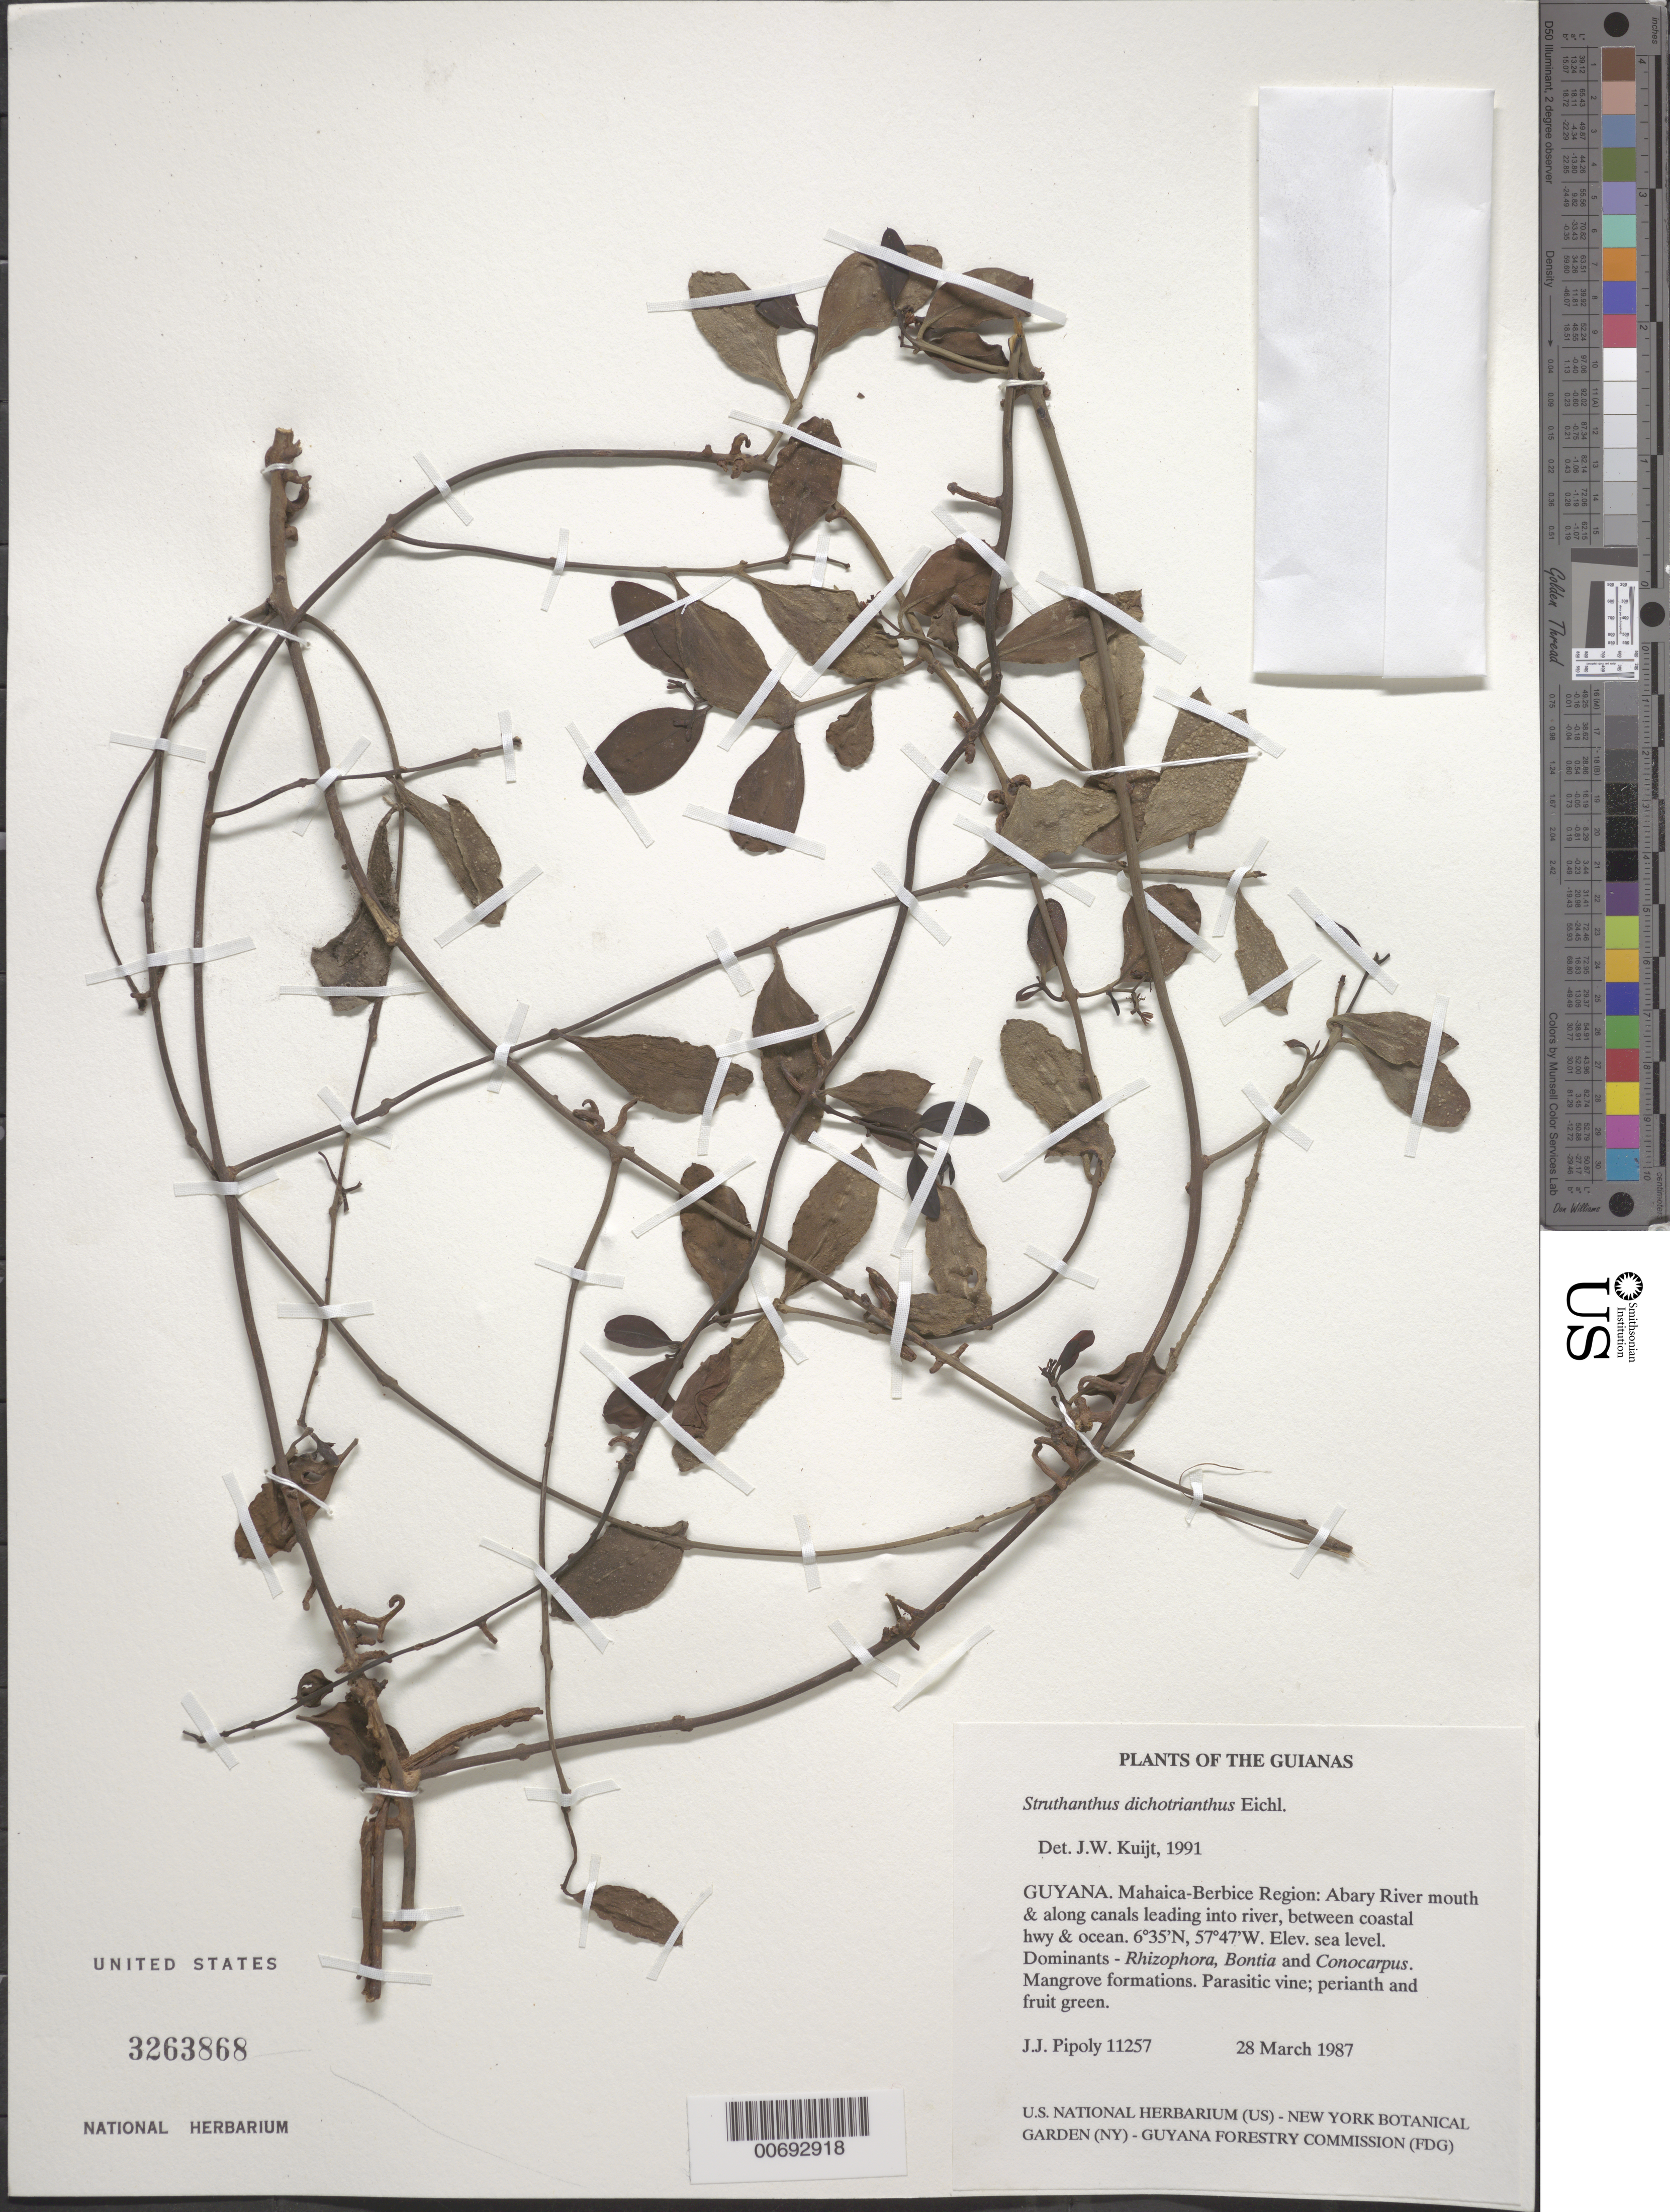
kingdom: Plantae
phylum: Tracheophyta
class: Magnoliopsida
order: Santalales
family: Loranthaceae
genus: Struthanthus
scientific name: Struthanthus dichotrianthus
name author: Eichler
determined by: Kuijt, Job, (CANADA)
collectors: J. J. Pipoly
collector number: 11257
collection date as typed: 28 March 1987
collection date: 1987-03-28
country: Guyana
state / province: Mahaica-Berbice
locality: Abary River mouth & along canals leading into river, between coastal hwy & ocean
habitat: Mangrove formations. Dominants: Rhizophora, Avicennia, and Conocarpus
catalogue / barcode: US 3263868